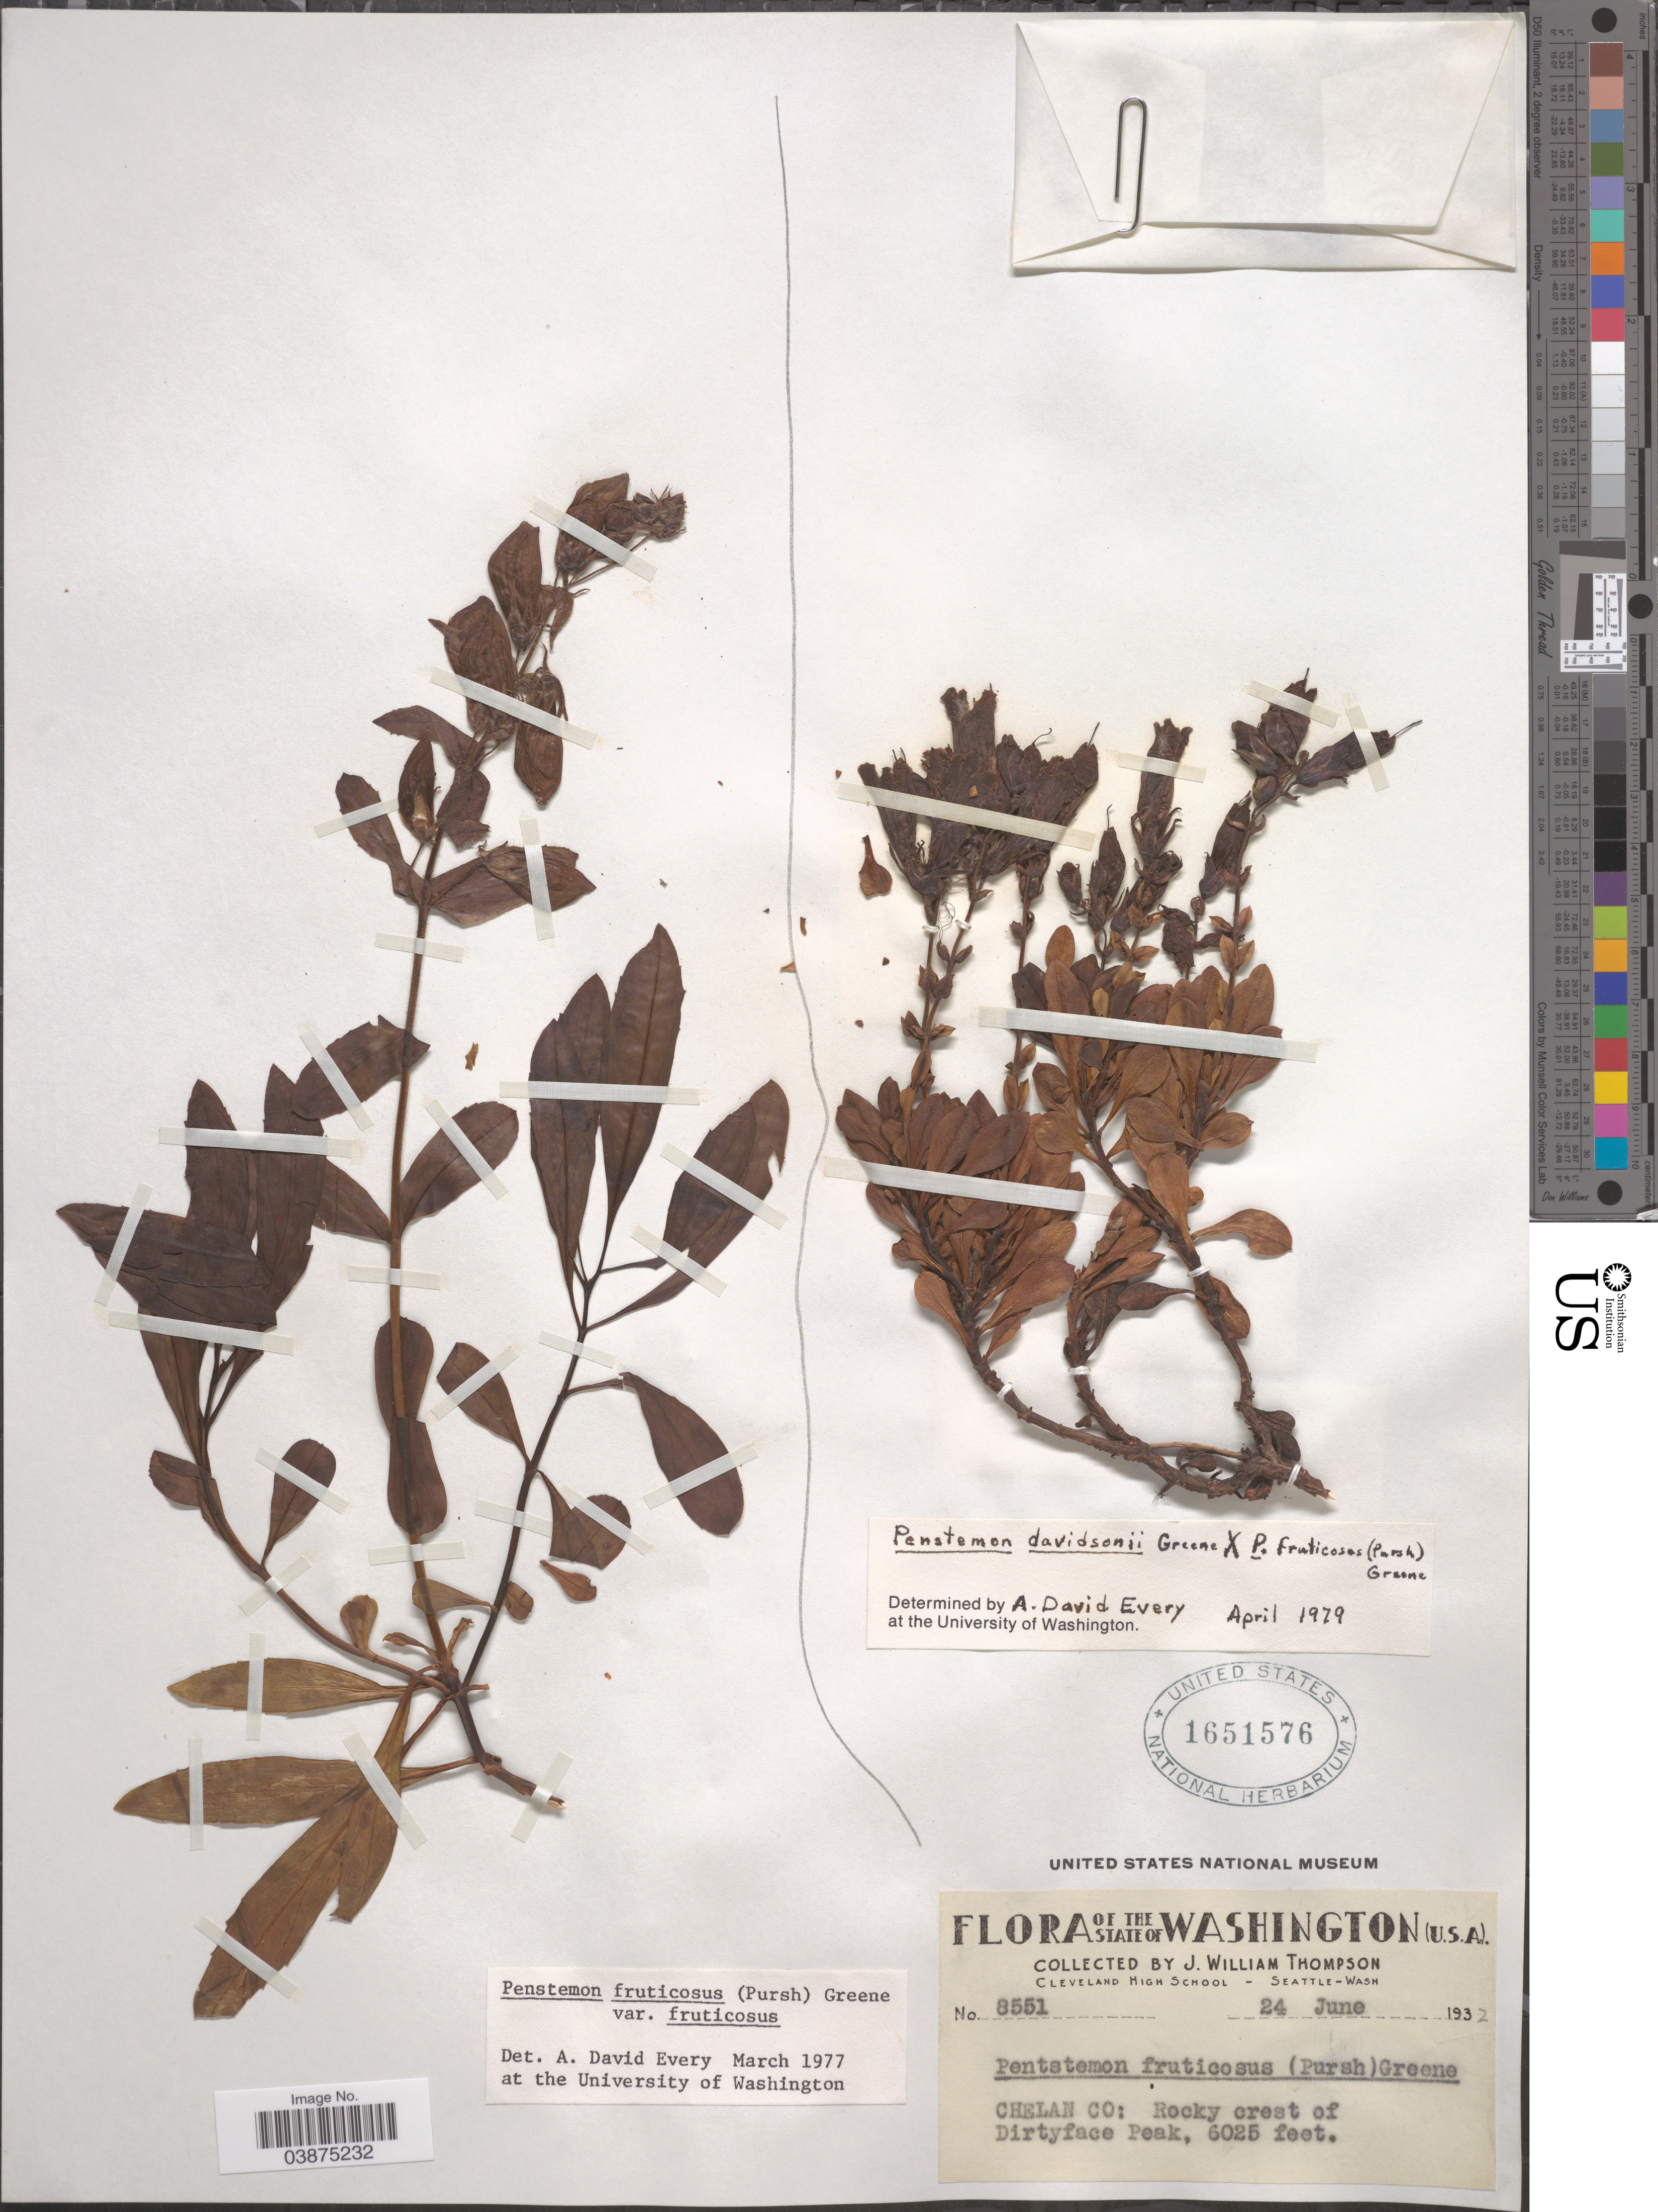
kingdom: Plantae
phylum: Tracheophyta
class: Magnoliopsida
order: Lamiales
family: Plantaginaceae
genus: Penstemon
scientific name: Penstemon fruticosus var. fruticosus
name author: (Pursh) Greene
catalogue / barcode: US 1651576-2